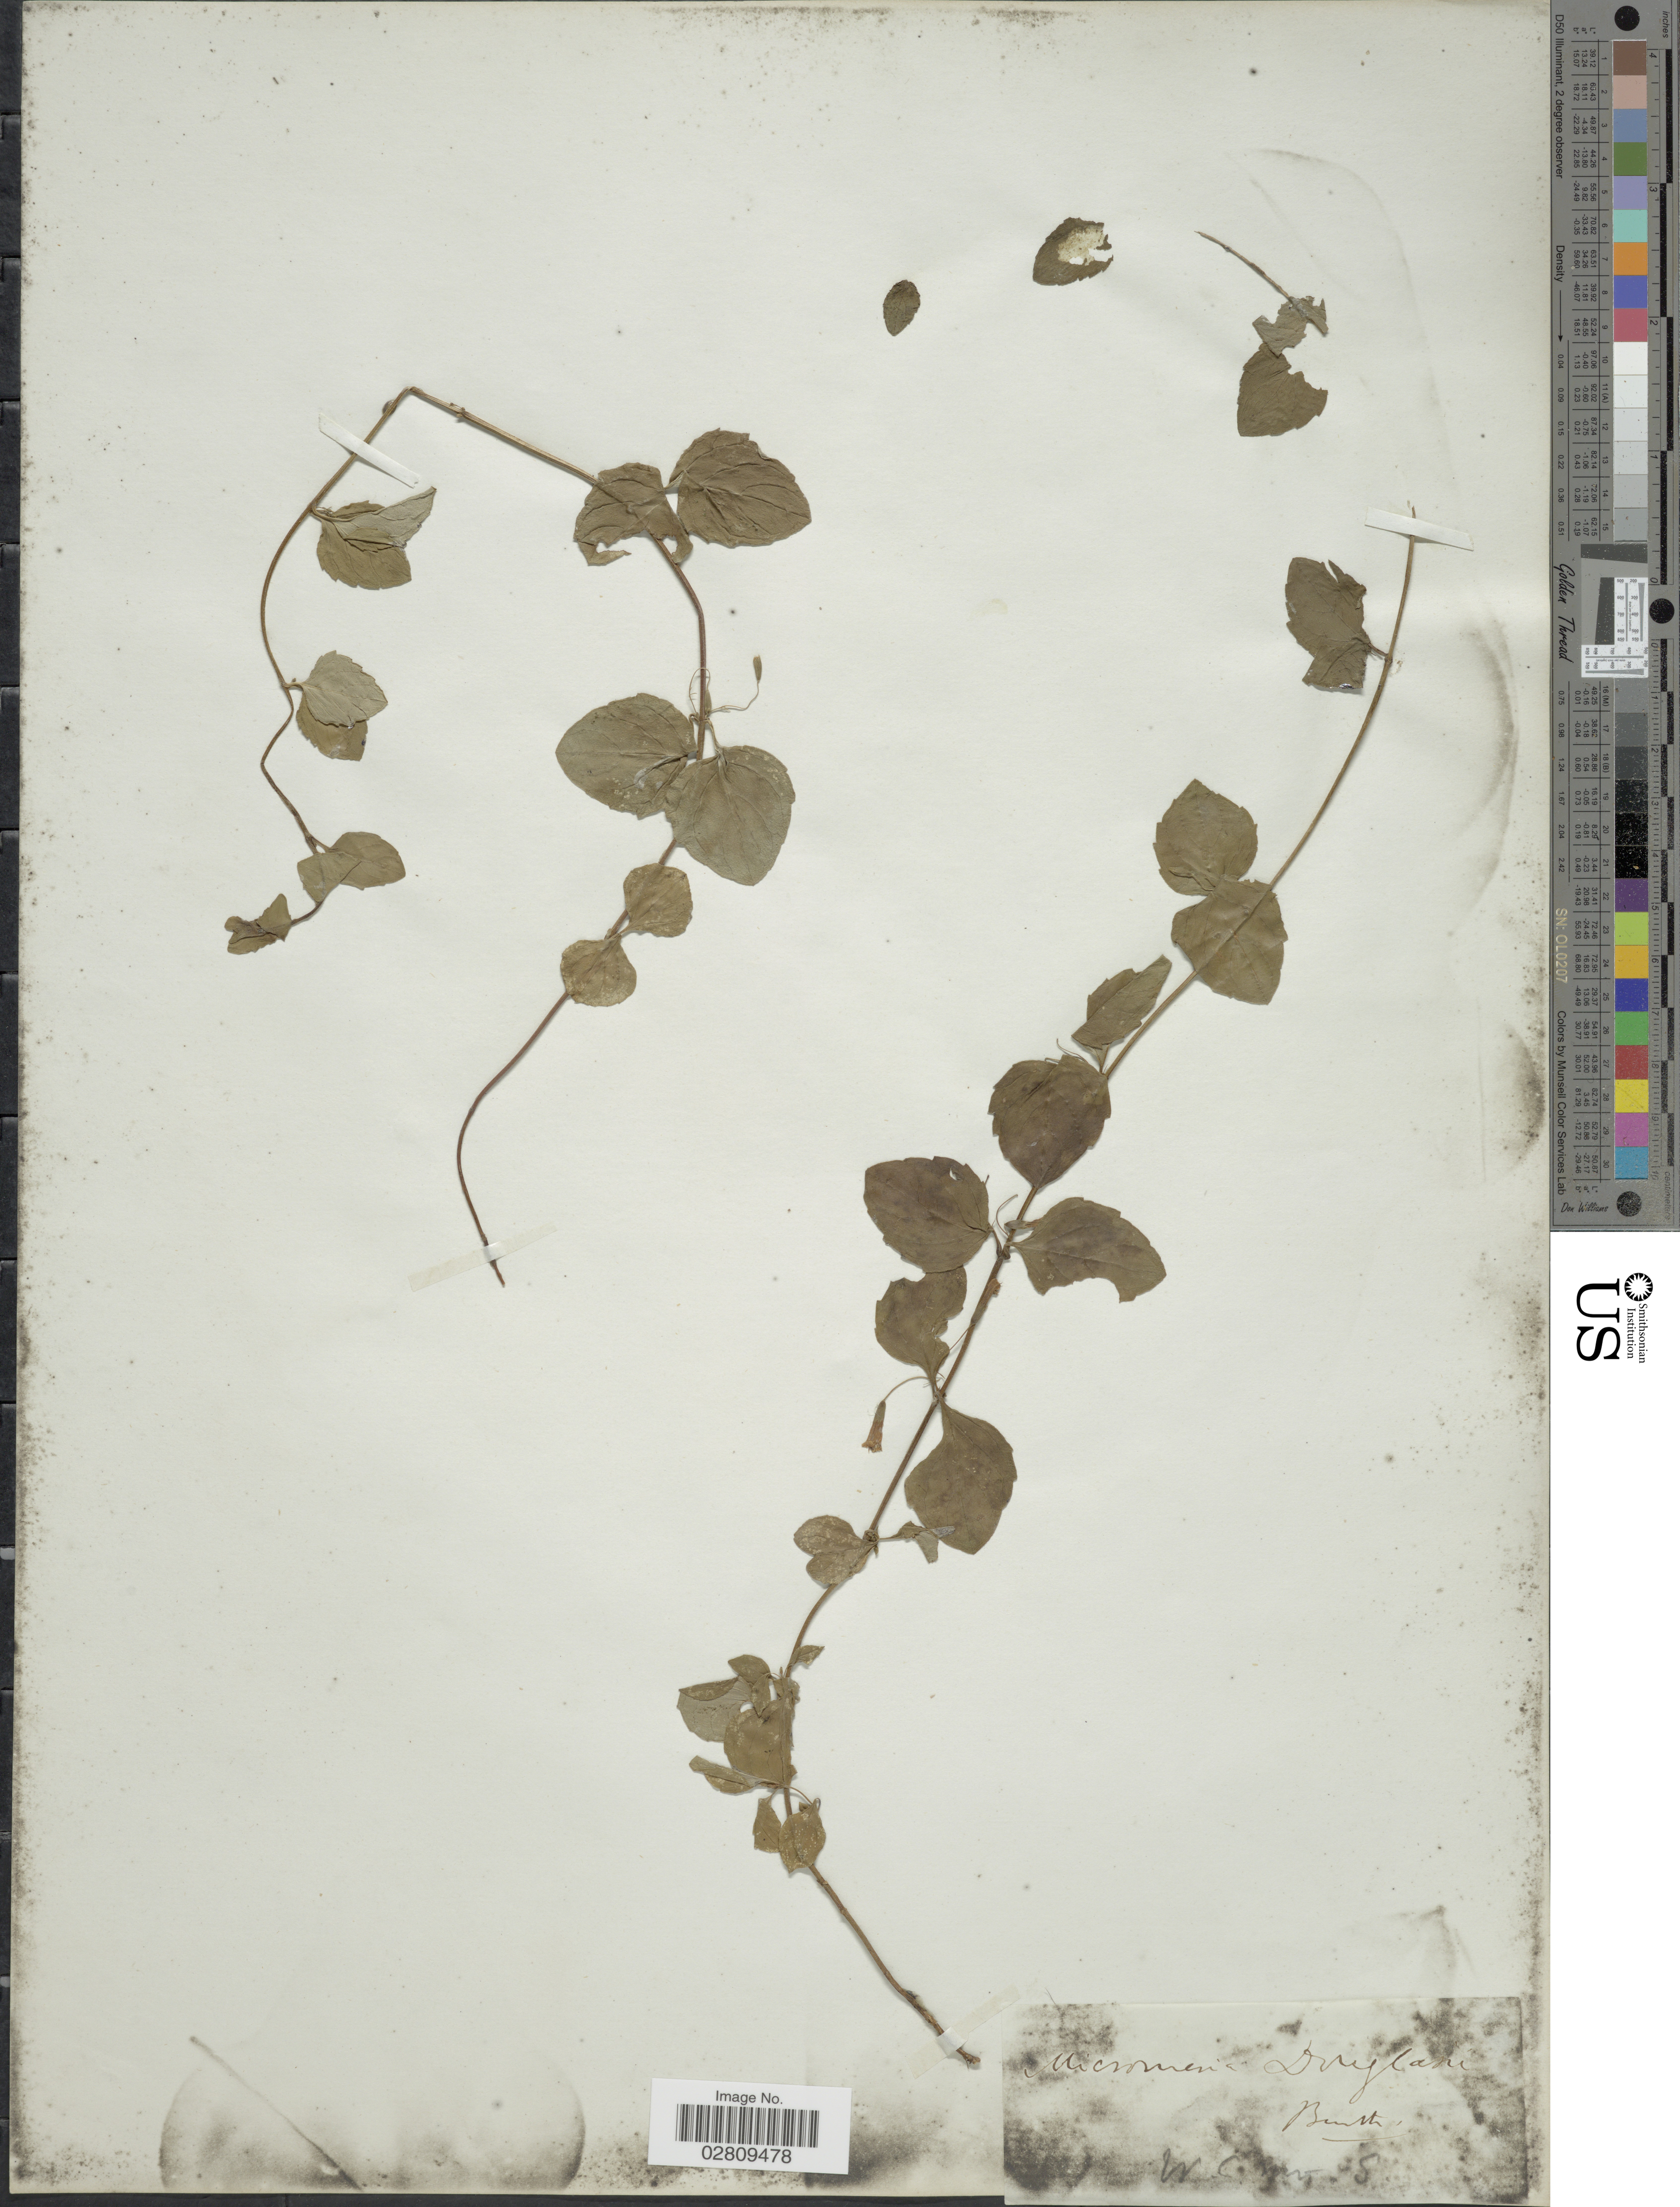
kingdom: Plantae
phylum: Tracheophyta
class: Magnoliopsida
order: Lamiales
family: Lamiaceae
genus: Micromeria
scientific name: Micromeria douglasii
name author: Benth.